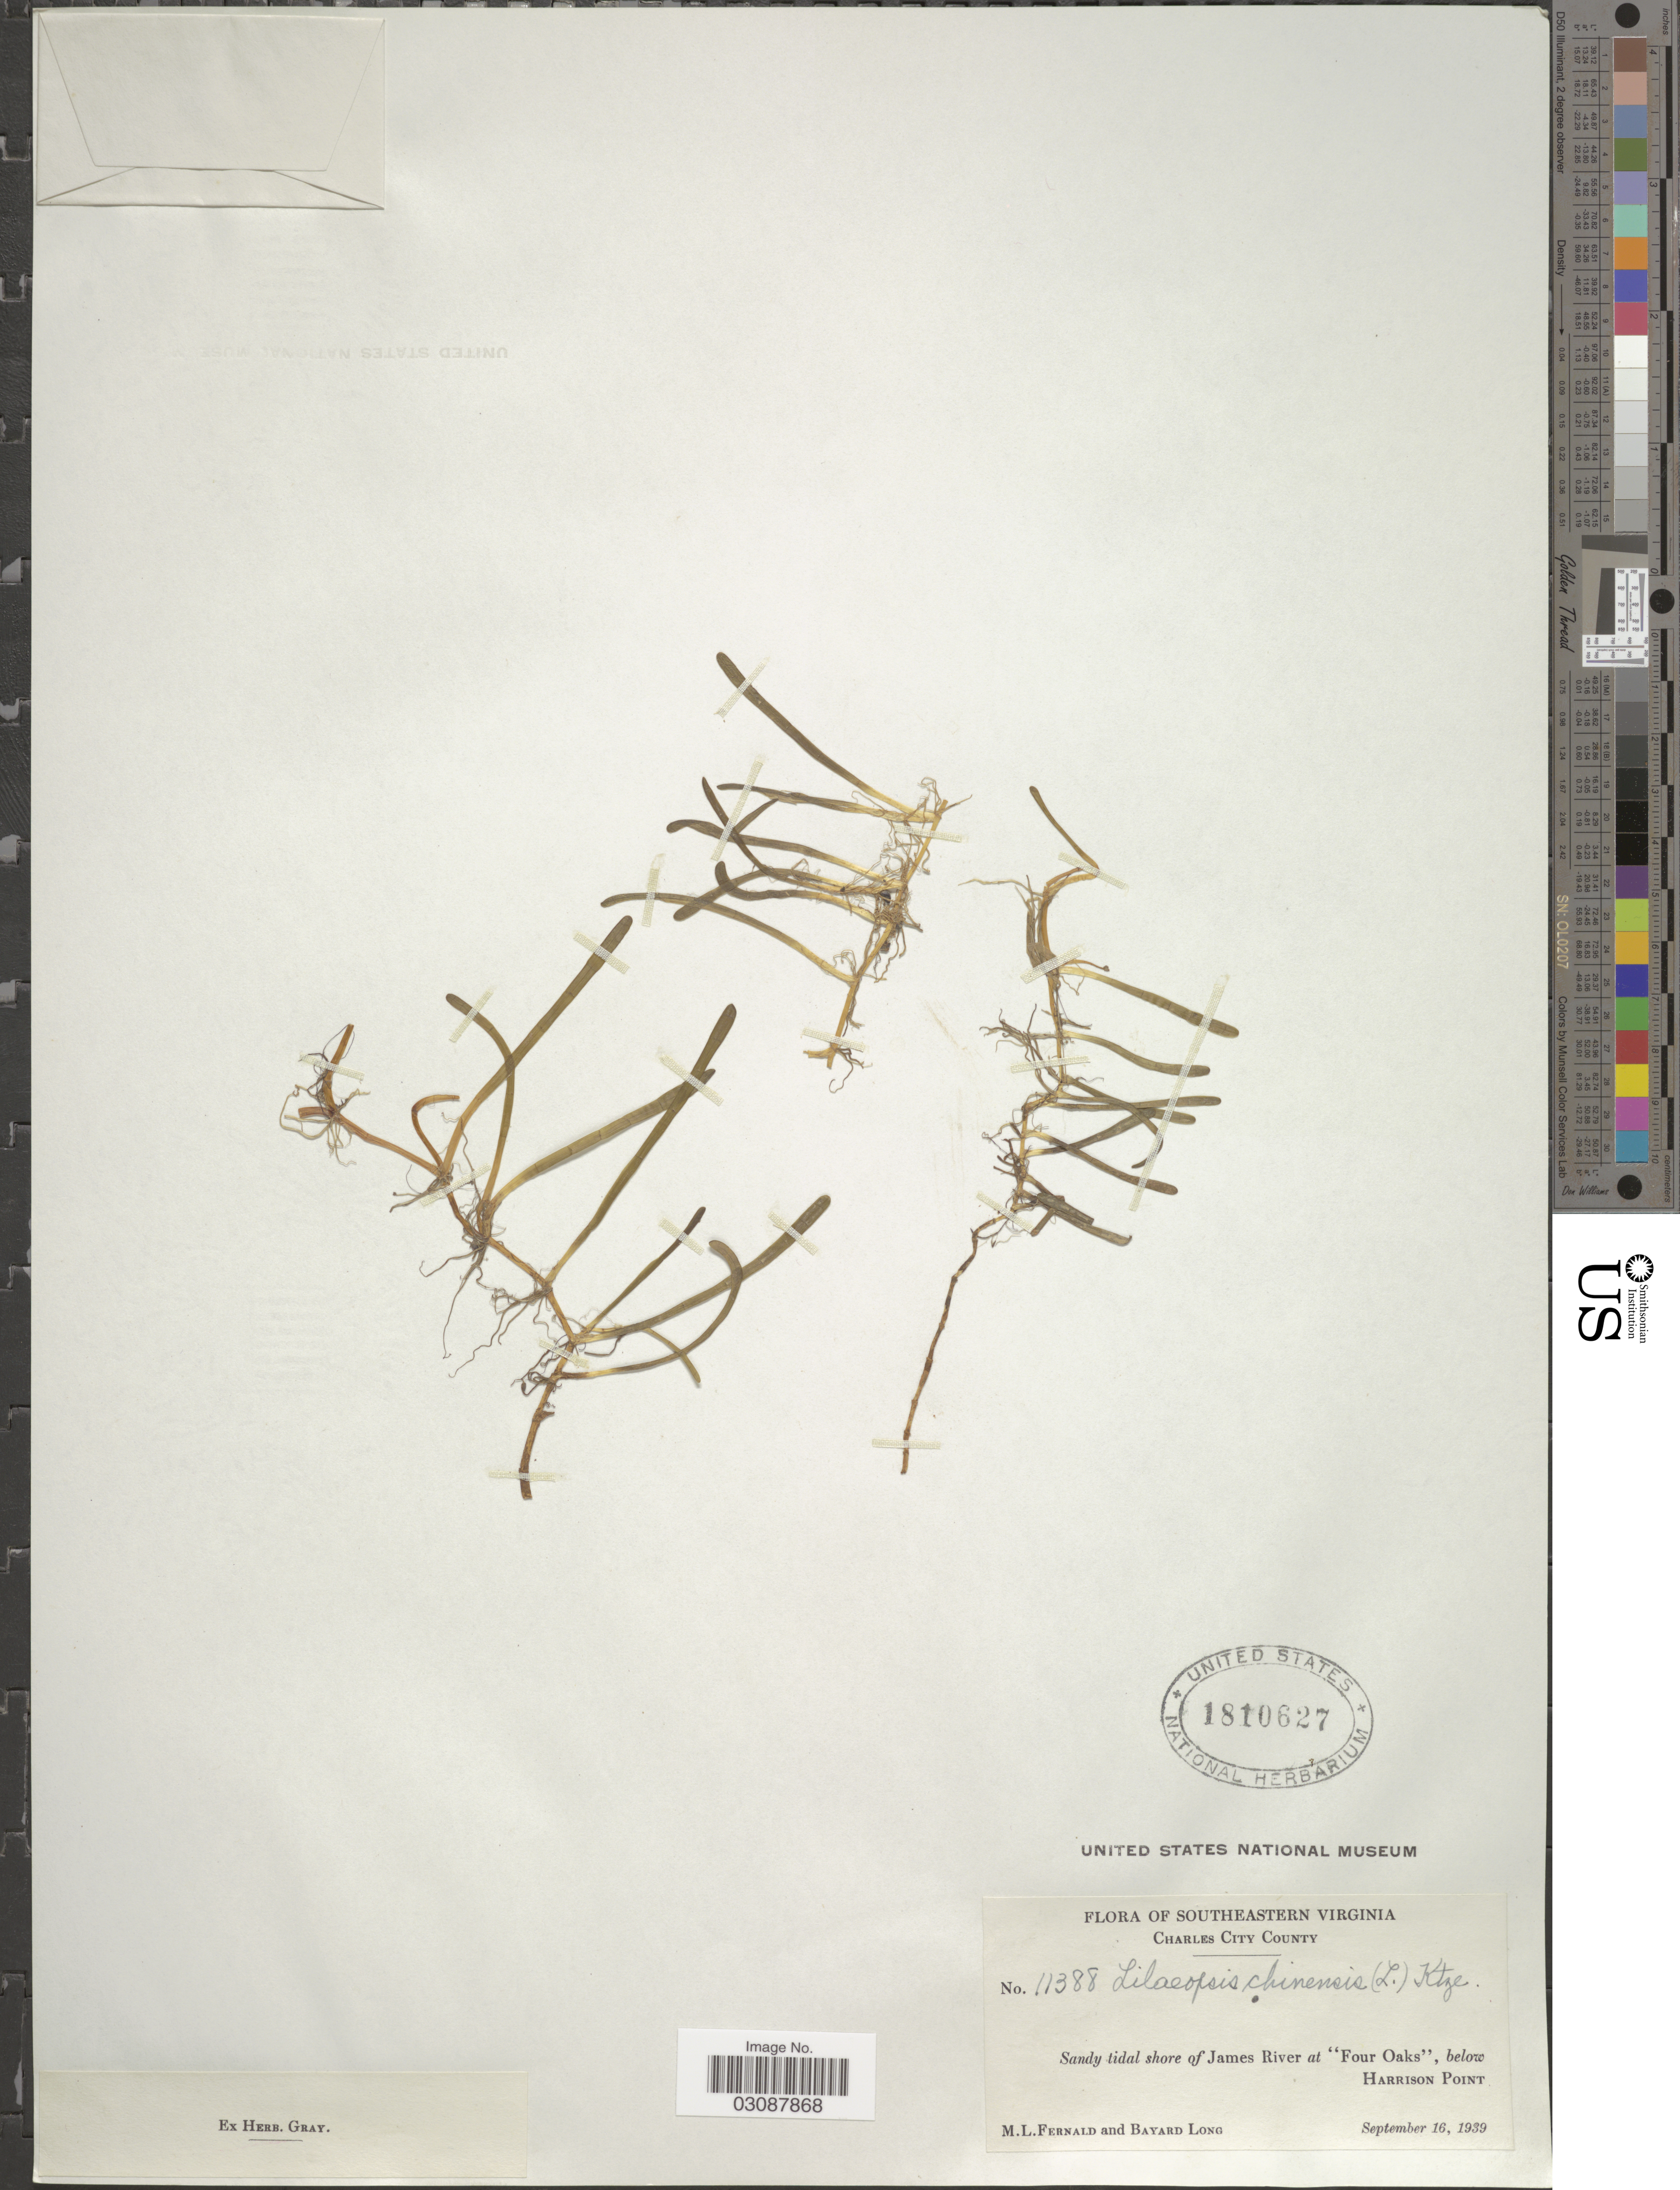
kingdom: Plantae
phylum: Tracheophyta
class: Magnoliopsida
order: Apiales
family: Apiaceae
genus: Lilaeopsis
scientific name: Lilaeopsis chinensis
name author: (L.) Kuntze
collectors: M. L. Fernald & B. Long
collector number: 11388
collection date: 1939-09-16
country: United States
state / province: Virginia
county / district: Charles City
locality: Southeastern Virginia. Charles City County. Sandy tidal shore of James River at "Four Oaks", below Harrison Point.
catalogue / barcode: US 1810627